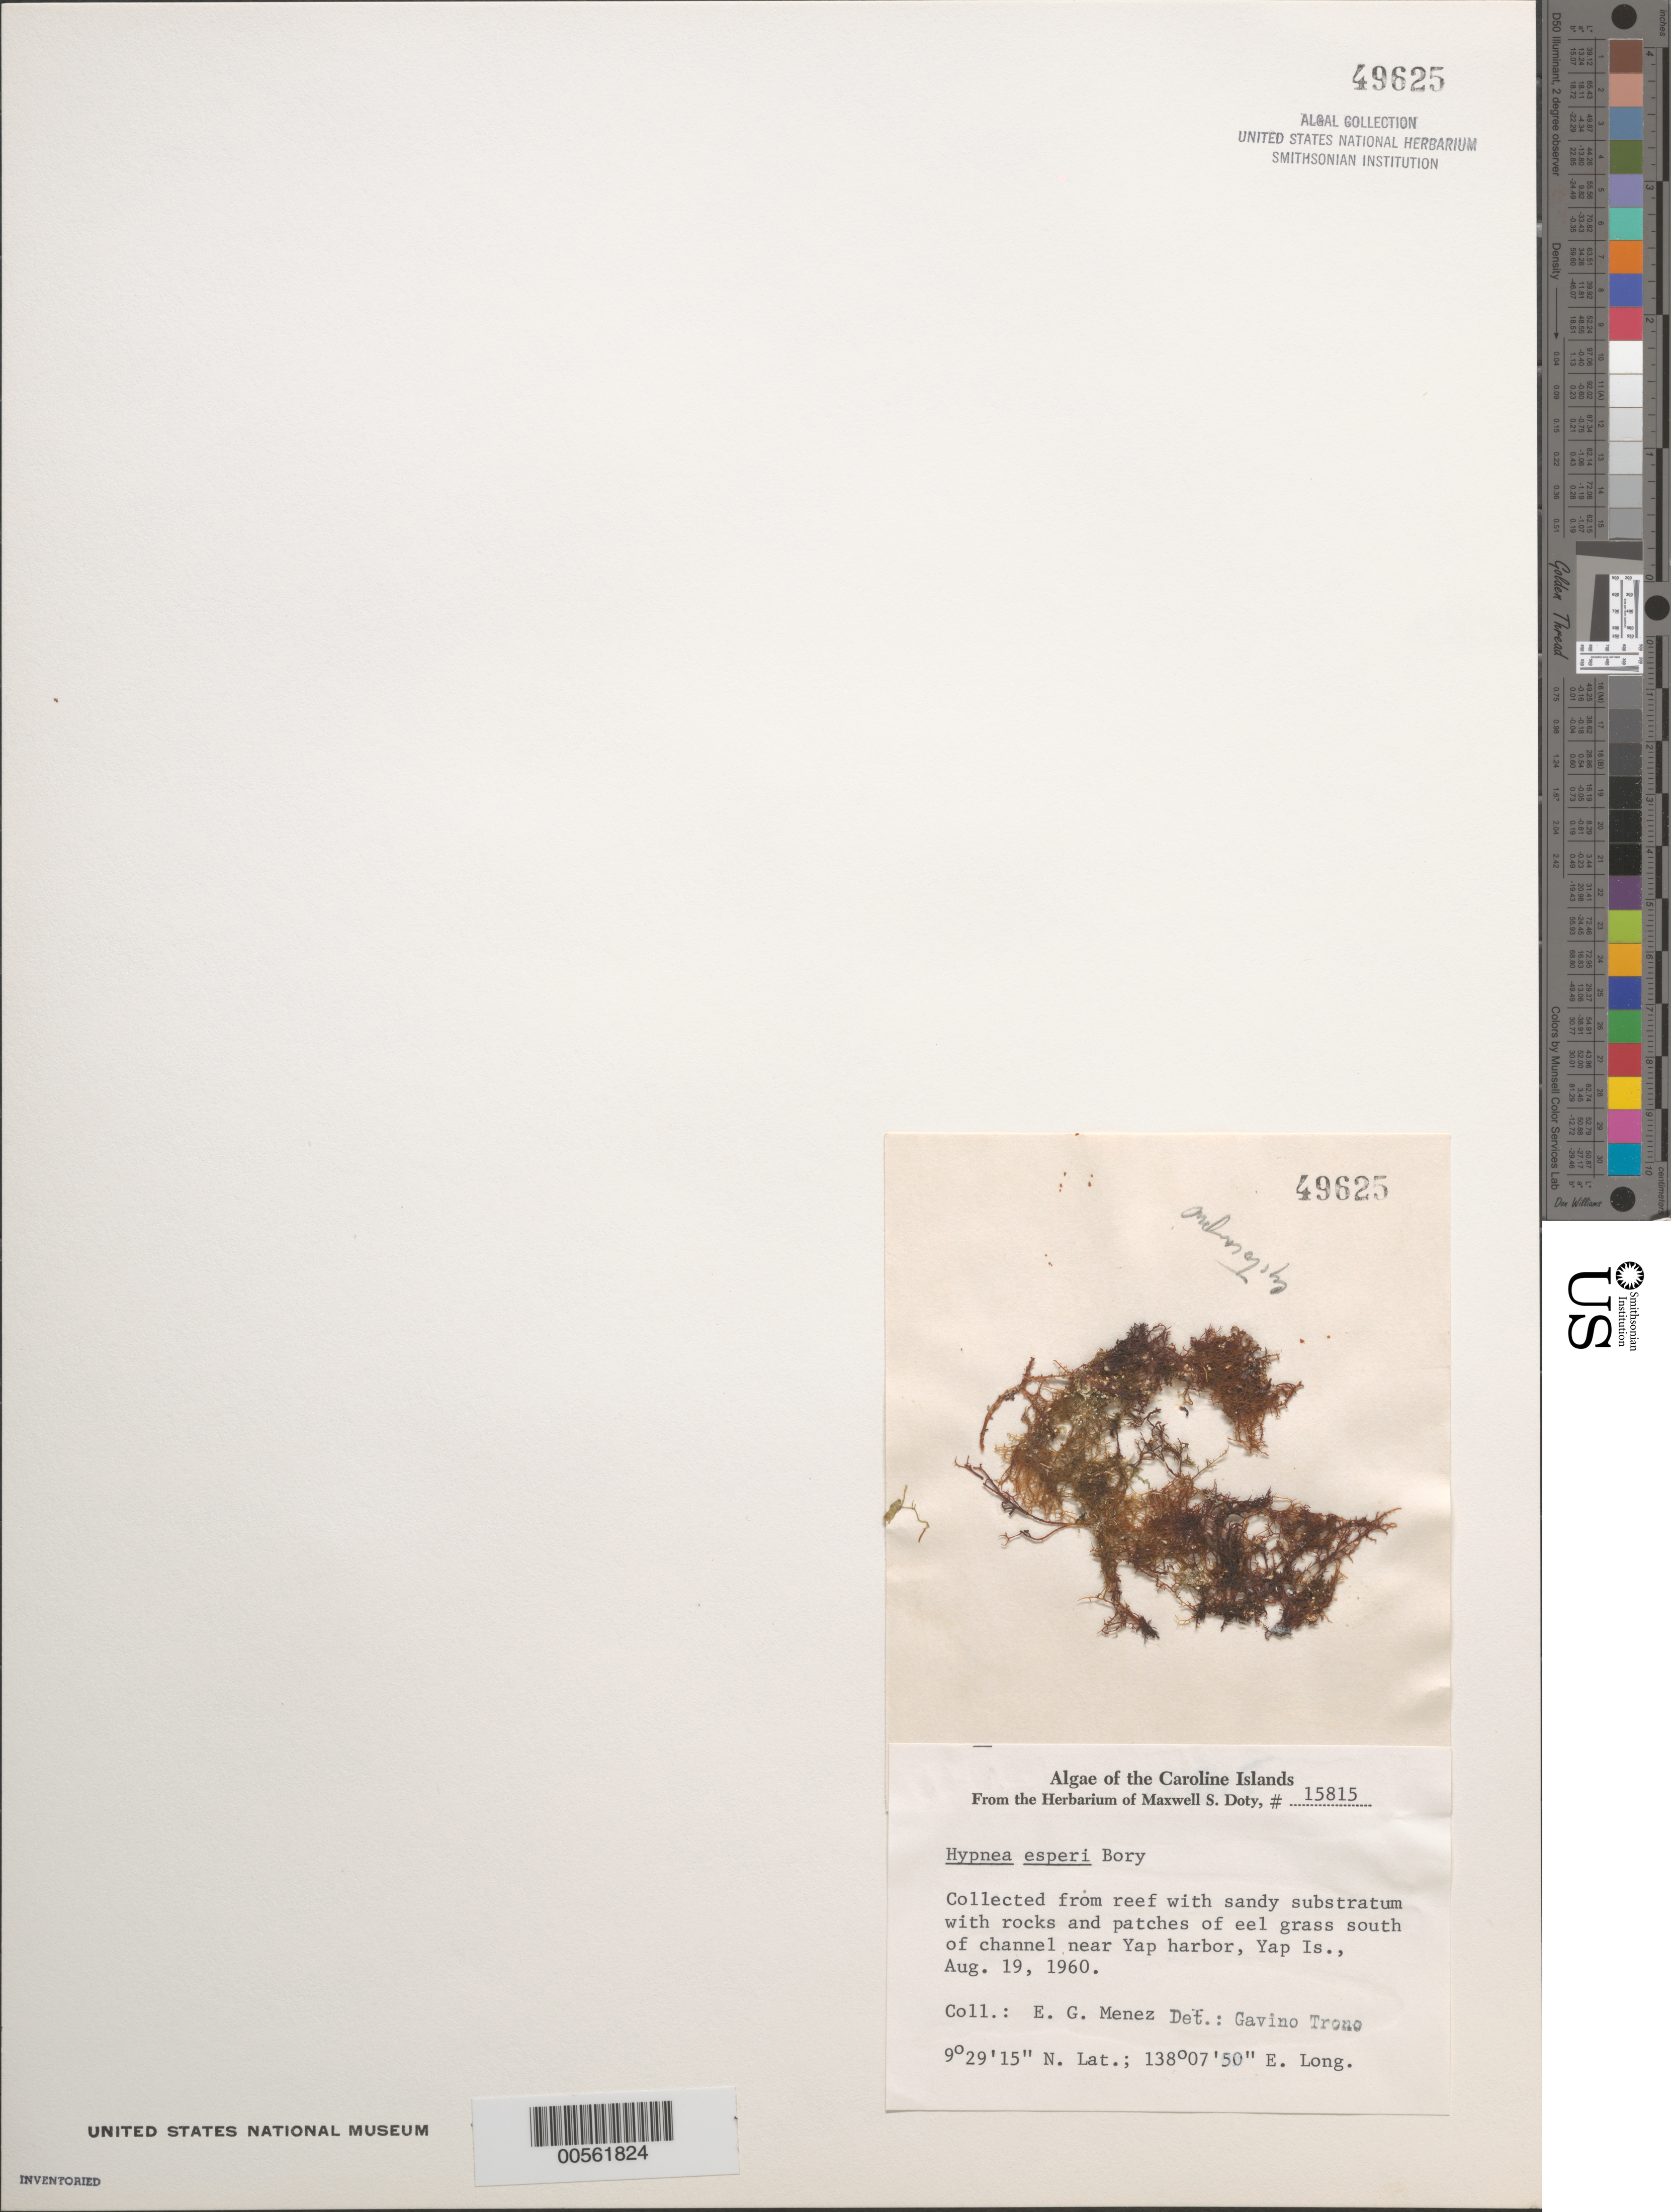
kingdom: Plantae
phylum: Rhodophyta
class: Florideophyceae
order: Gigartinales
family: Cystocloniaceae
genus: Hypnea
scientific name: Hypnea esperi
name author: Bory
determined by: Trono, Gavino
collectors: Meñez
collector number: MSD 15815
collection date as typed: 19 Aug 1960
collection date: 1960-08-19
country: Micronesia, Federated States of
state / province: Yap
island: Yap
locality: South of channel near Yap Harbor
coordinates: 9 29' 15" N. Lat., 138 07' 50" E. Long.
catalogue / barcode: US 49625